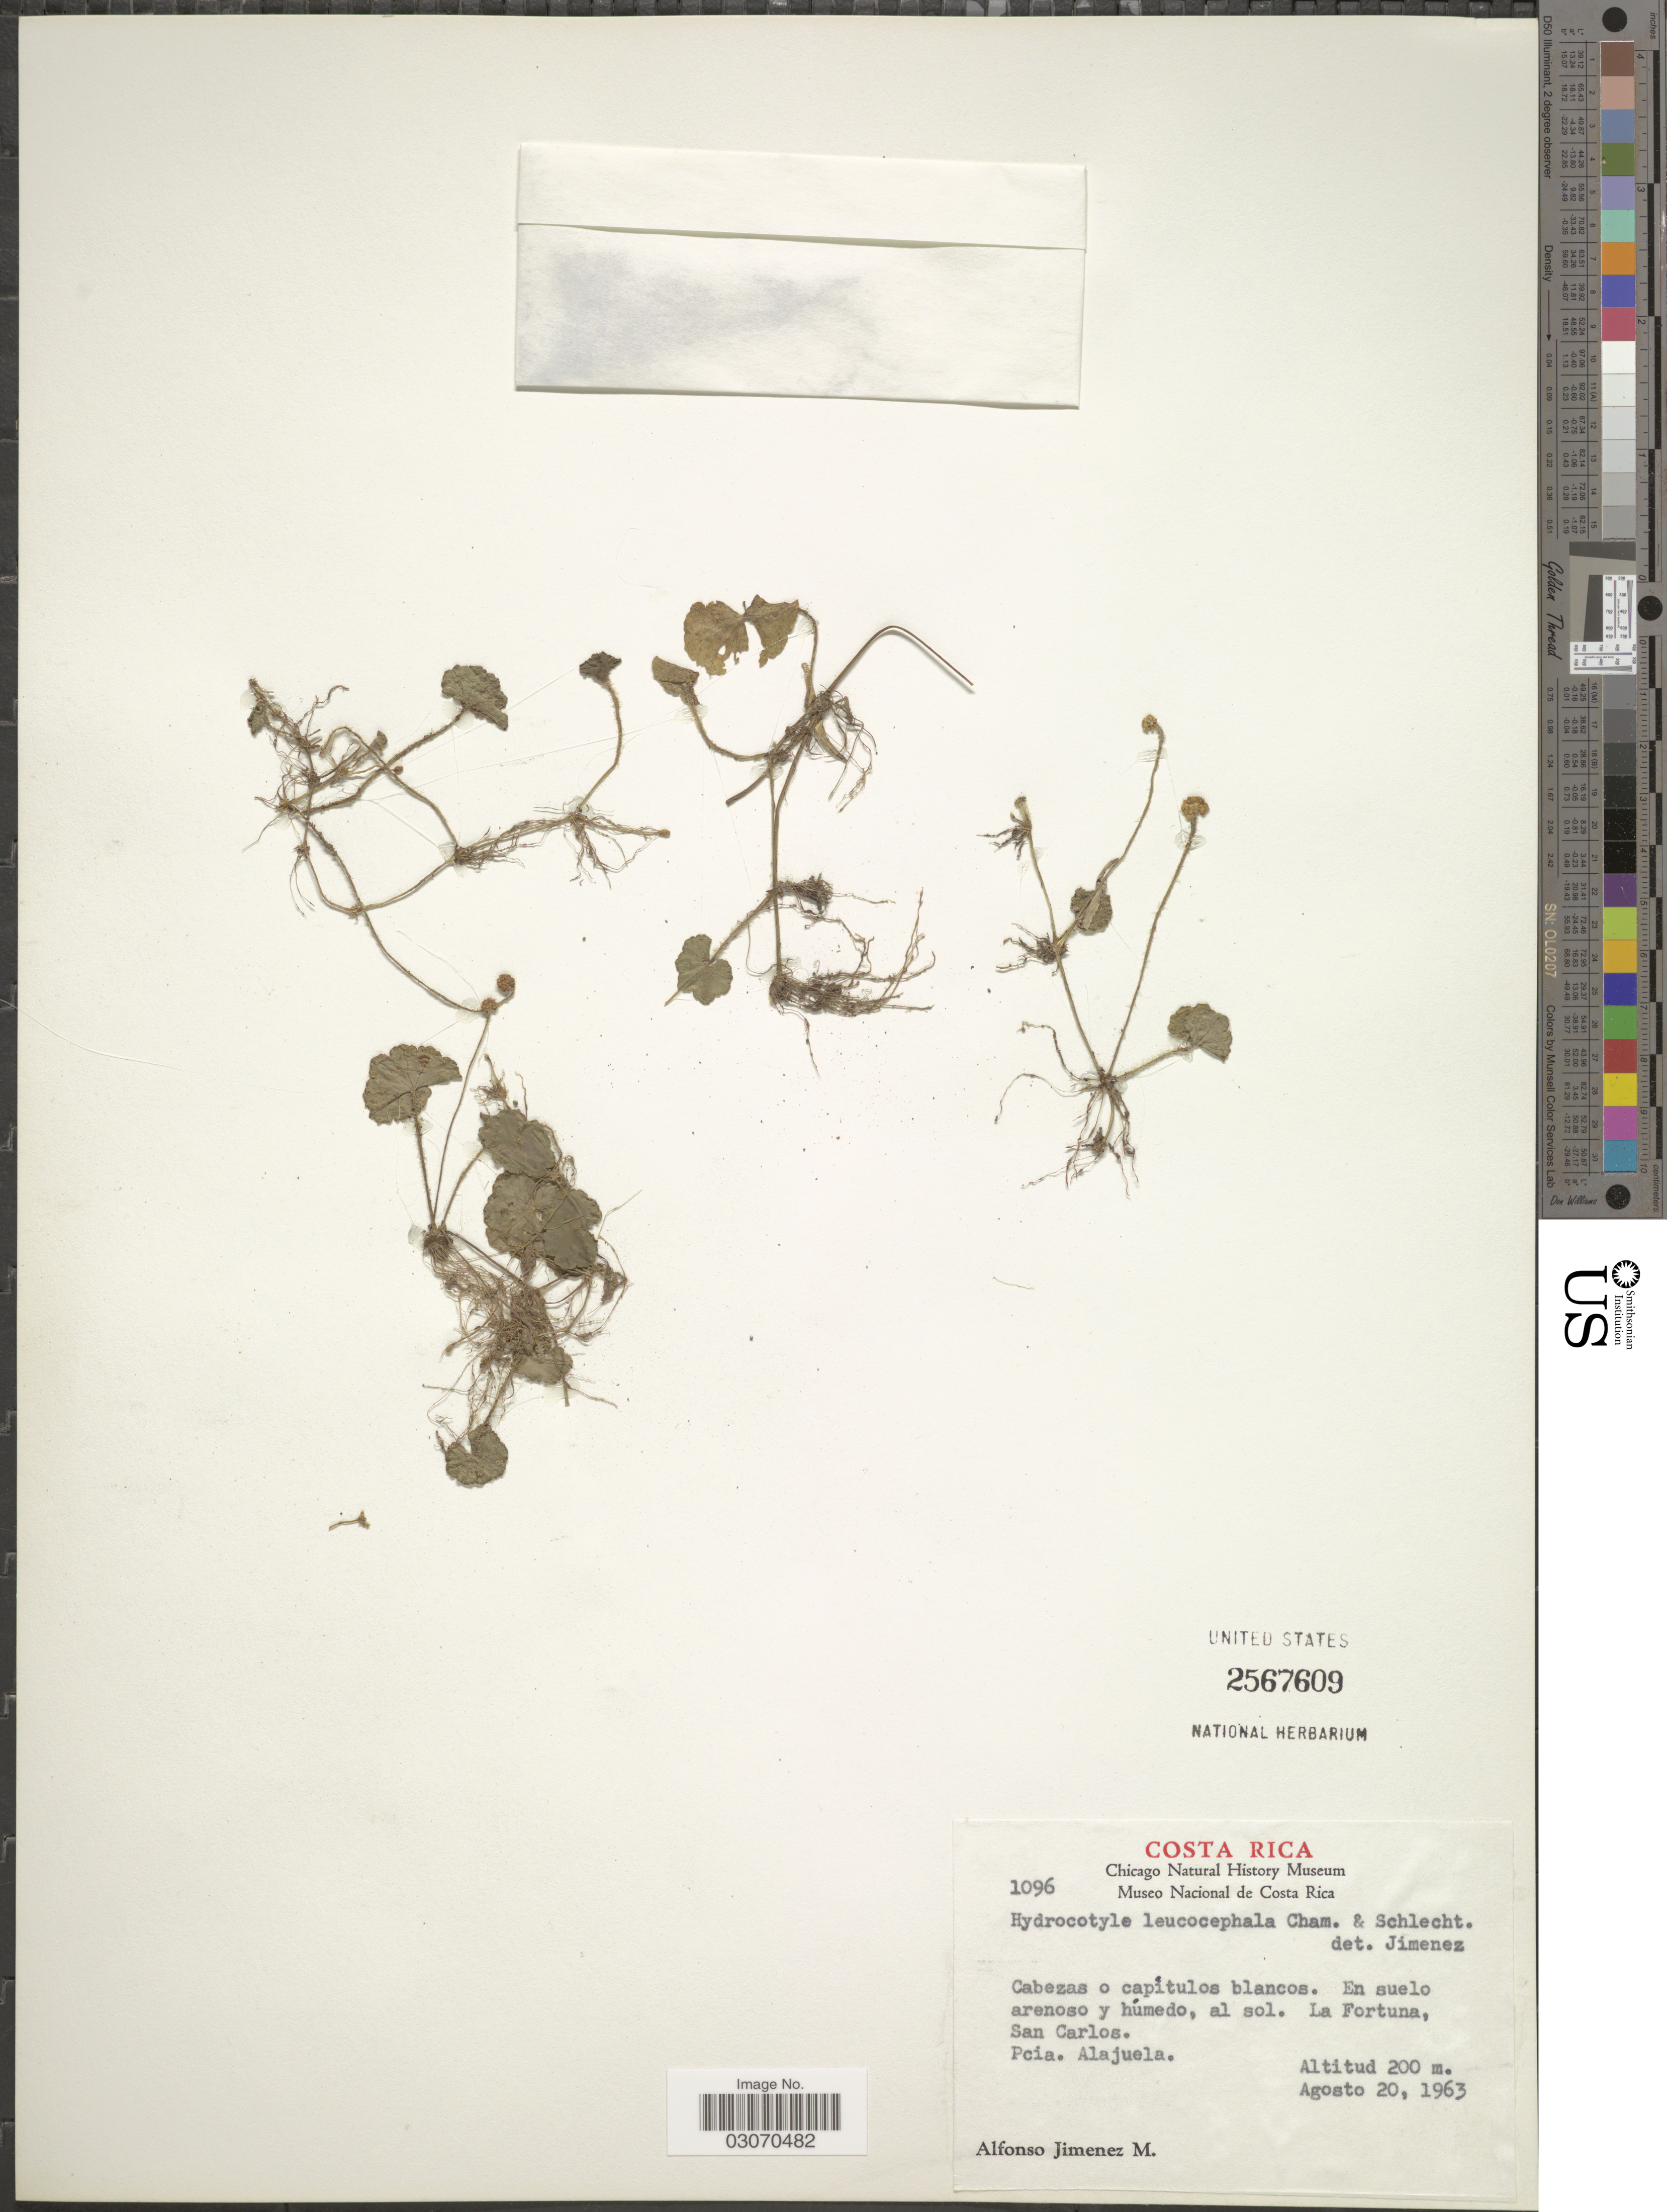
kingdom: Plantae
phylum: Tracheophyta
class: Magnoliopsida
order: Apiales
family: Araliaceae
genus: Hydrocotyle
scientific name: Hydrocotyle leucocephala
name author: Cham. & Schltdl.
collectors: A. Jimenez M.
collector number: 1096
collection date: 1963-08-20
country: Costa Rica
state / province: Alajuela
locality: En suelo arenoso y húmedo, al sol. La Fortuna, San Carlos.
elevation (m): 200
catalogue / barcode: US 2567609